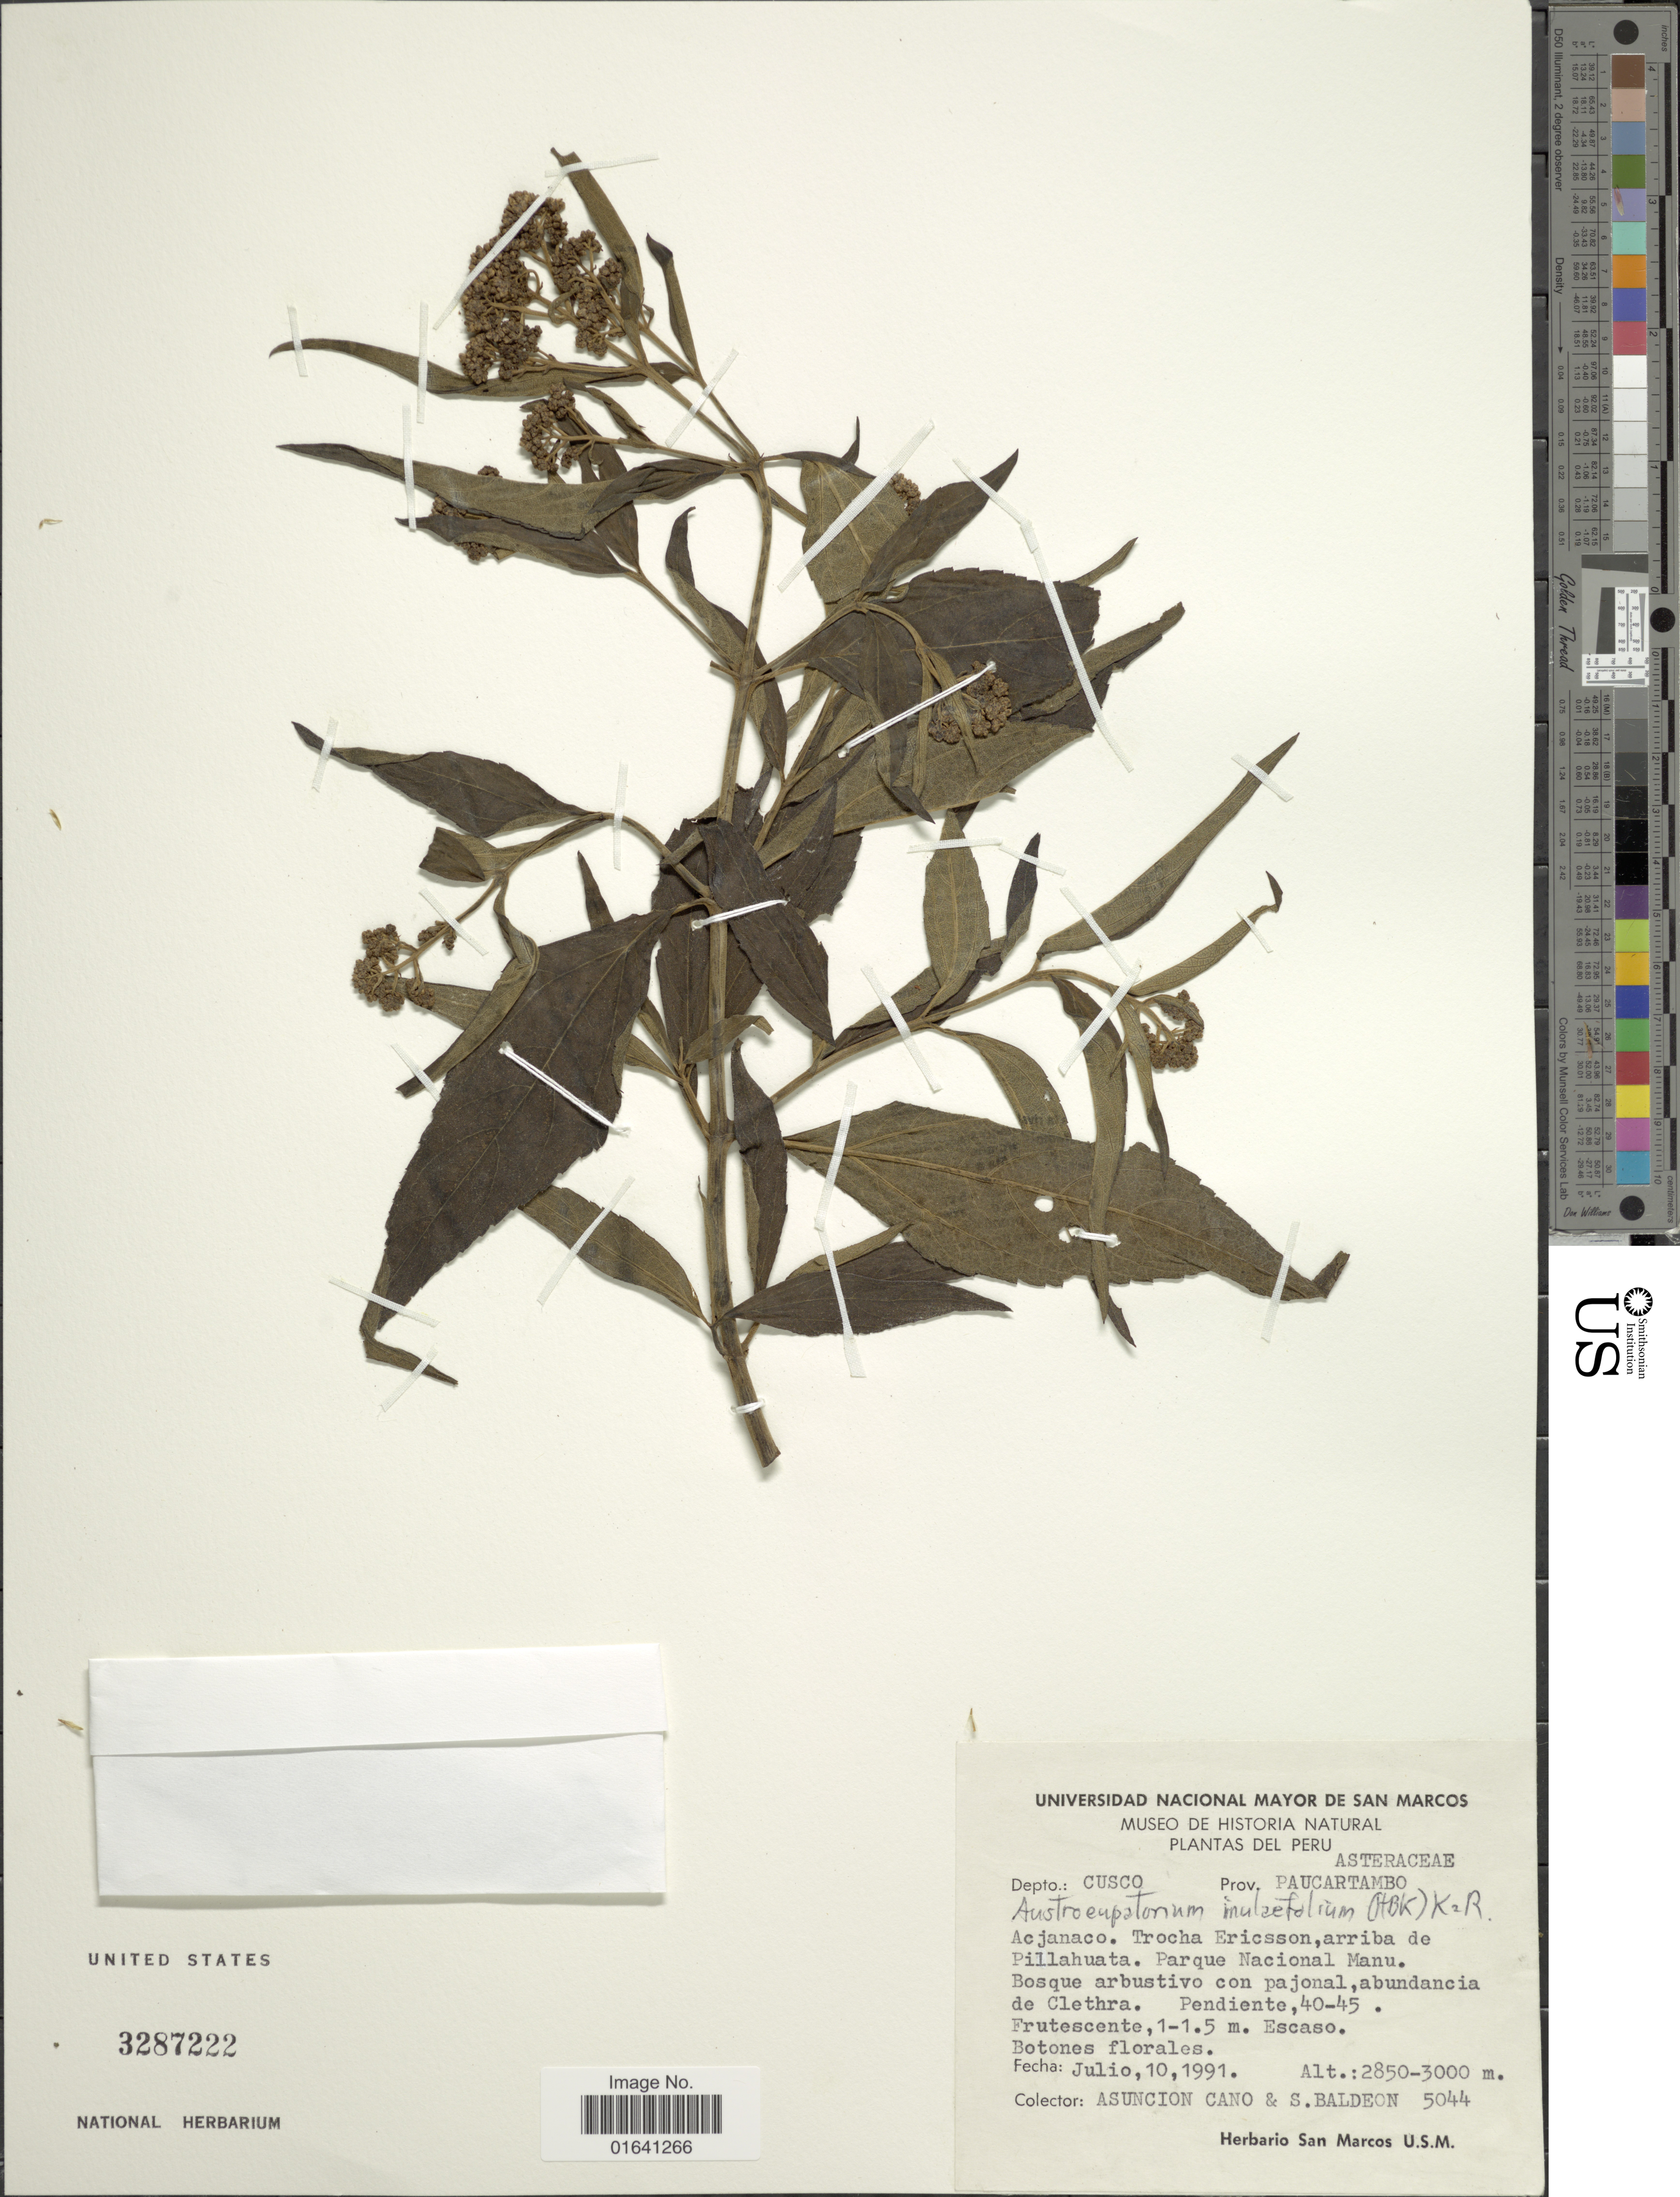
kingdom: Plantae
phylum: Tracheophyta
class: Magnoliopsida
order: Asterales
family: Asteraceae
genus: Austroeupatorium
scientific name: Austroeupatorium inulaefolium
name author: (Kunth) R.M. King & H. Rob.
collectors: A. Cano & S. Baldeon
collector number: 5044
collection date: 1991-07-10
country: Peru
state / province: Cusco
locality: Depto: Cusco, Prov. paucartambo. Acjanaco. Trocha Ericson, arriba de Pillahuata. parque Nacional Manu. Bosque arbustivo con pajonal, abundancia de Clethra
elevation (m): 2850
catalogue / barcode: US 3287222